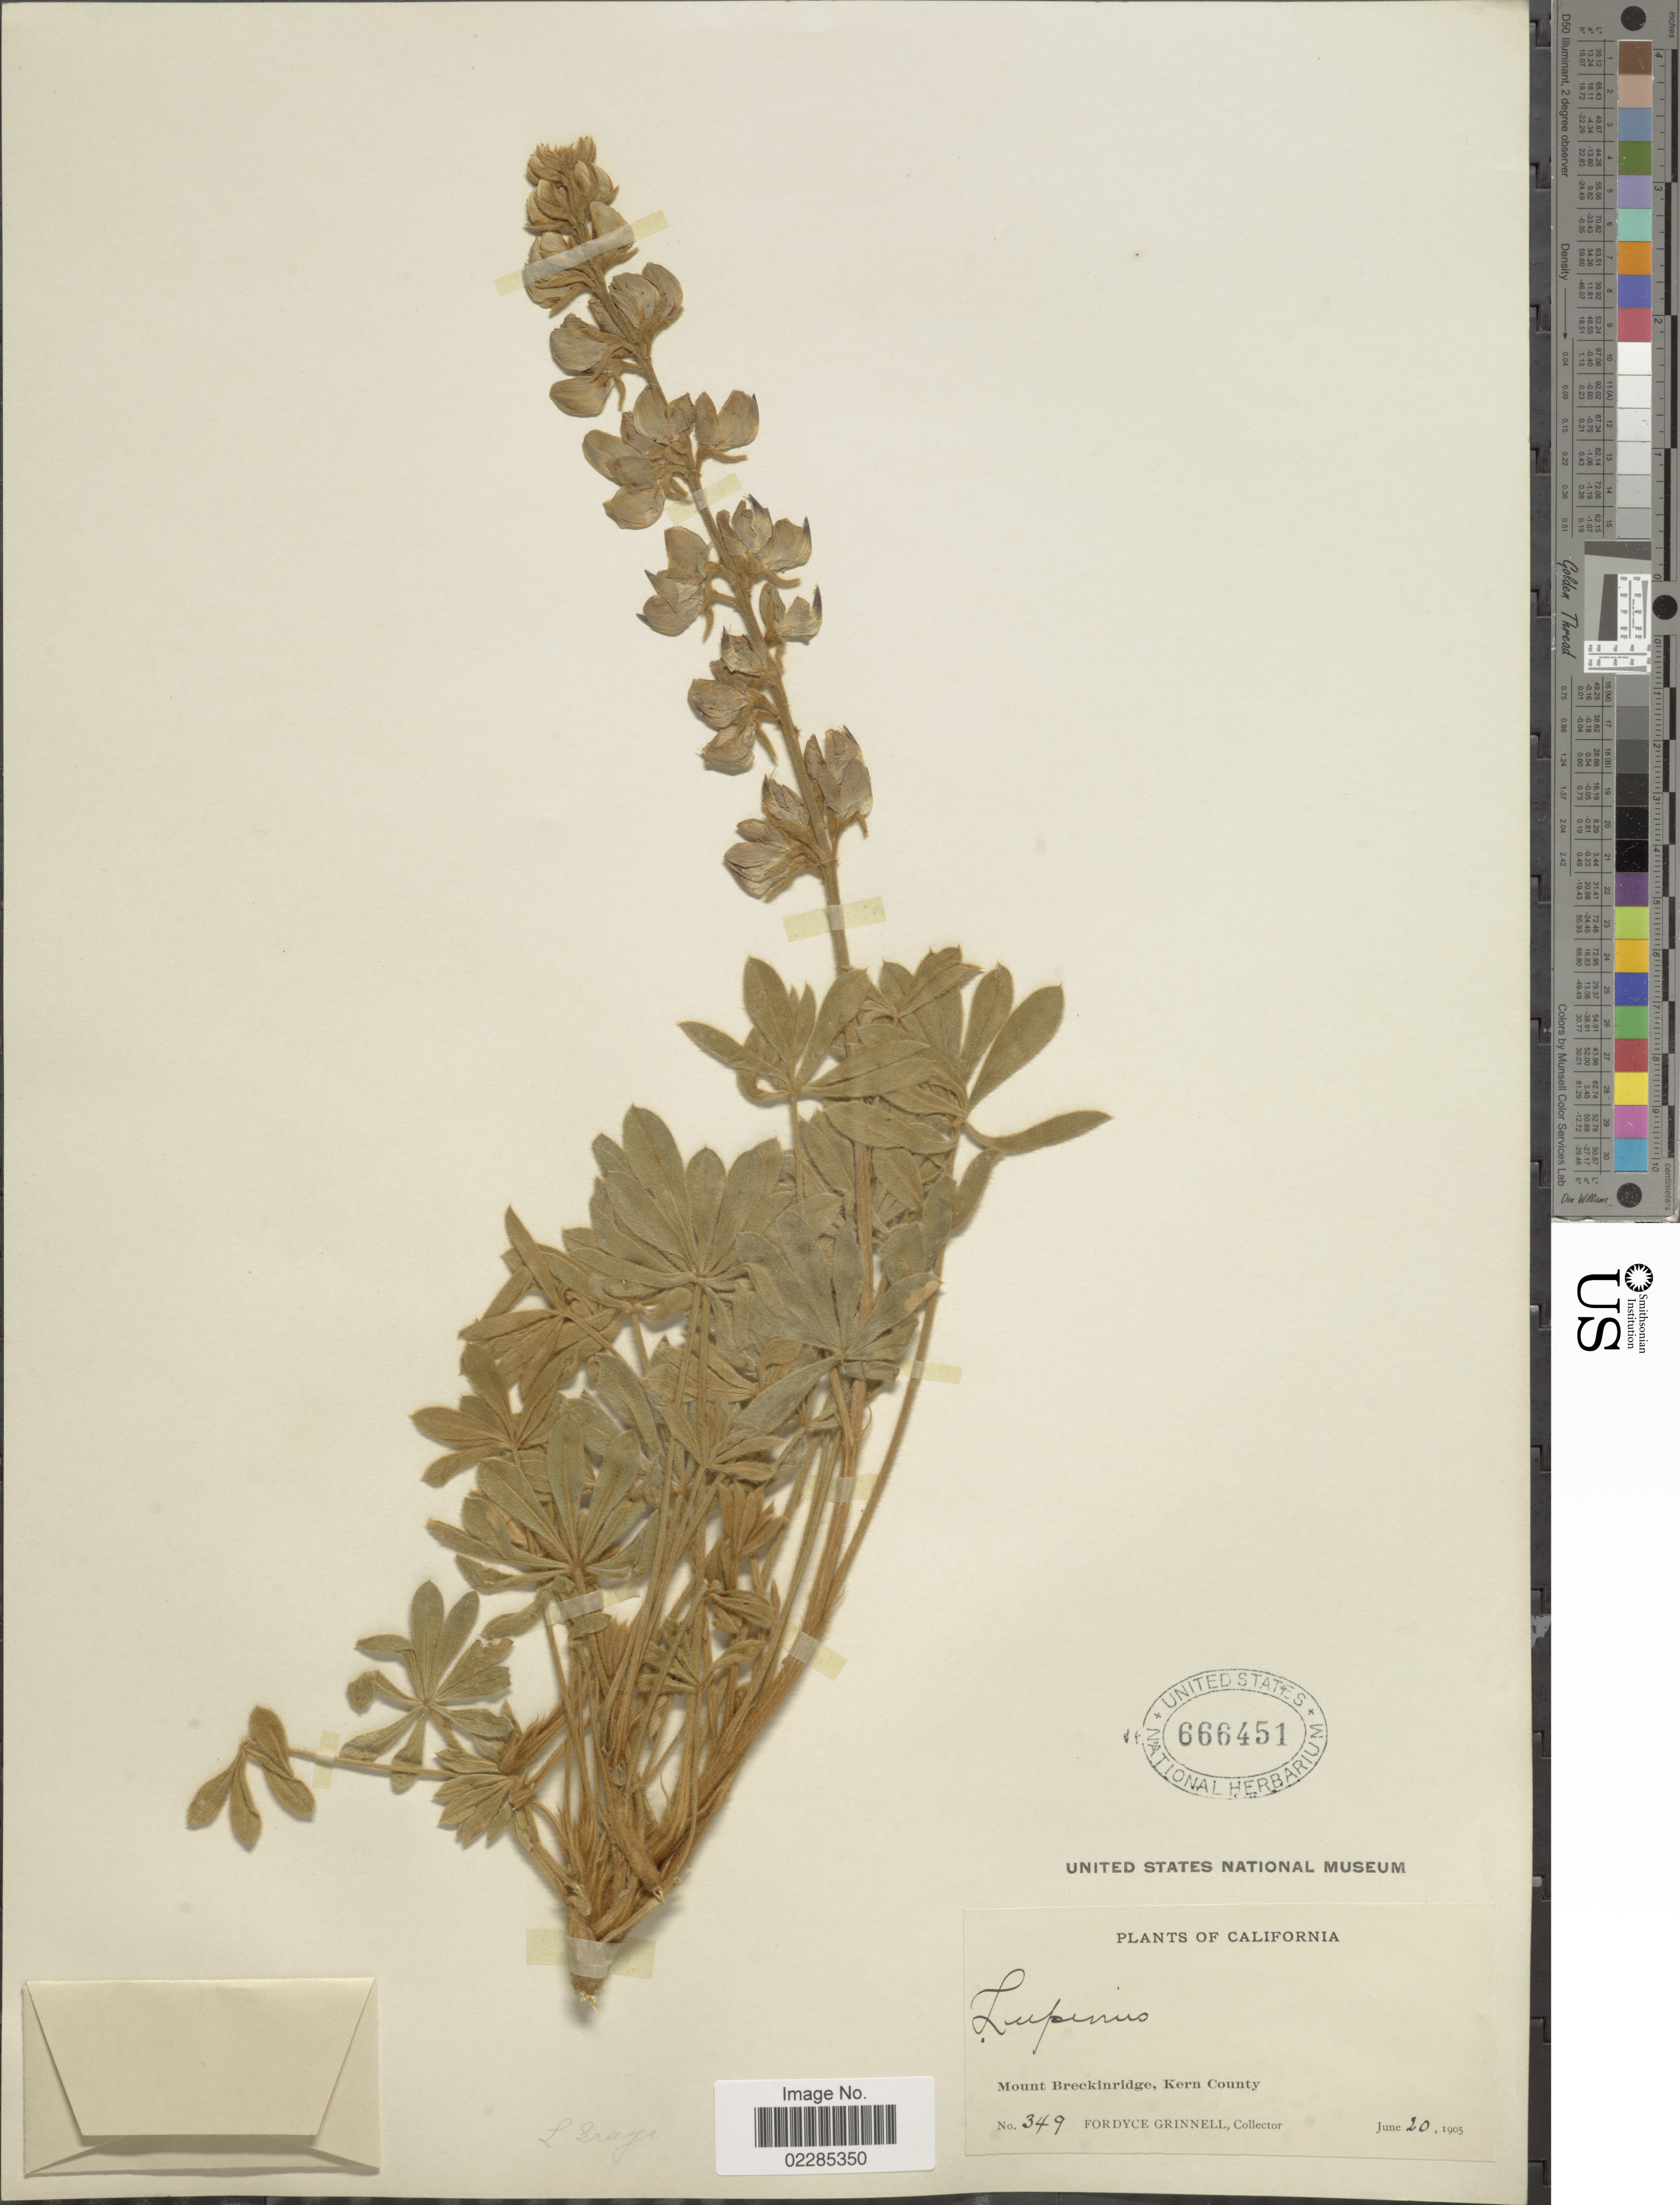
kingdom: Plantae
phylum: Tracheophyta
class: Magnoliopsida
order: Fabales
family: Fabaceae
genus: Lupinus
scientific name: Lupinus grayi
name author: S. Watson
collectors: F. Grinnell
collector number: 349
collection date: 1905-06-20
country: United States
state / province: California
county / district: Kern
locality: Mount Breckinridge, Kern County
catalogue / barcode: US 666451